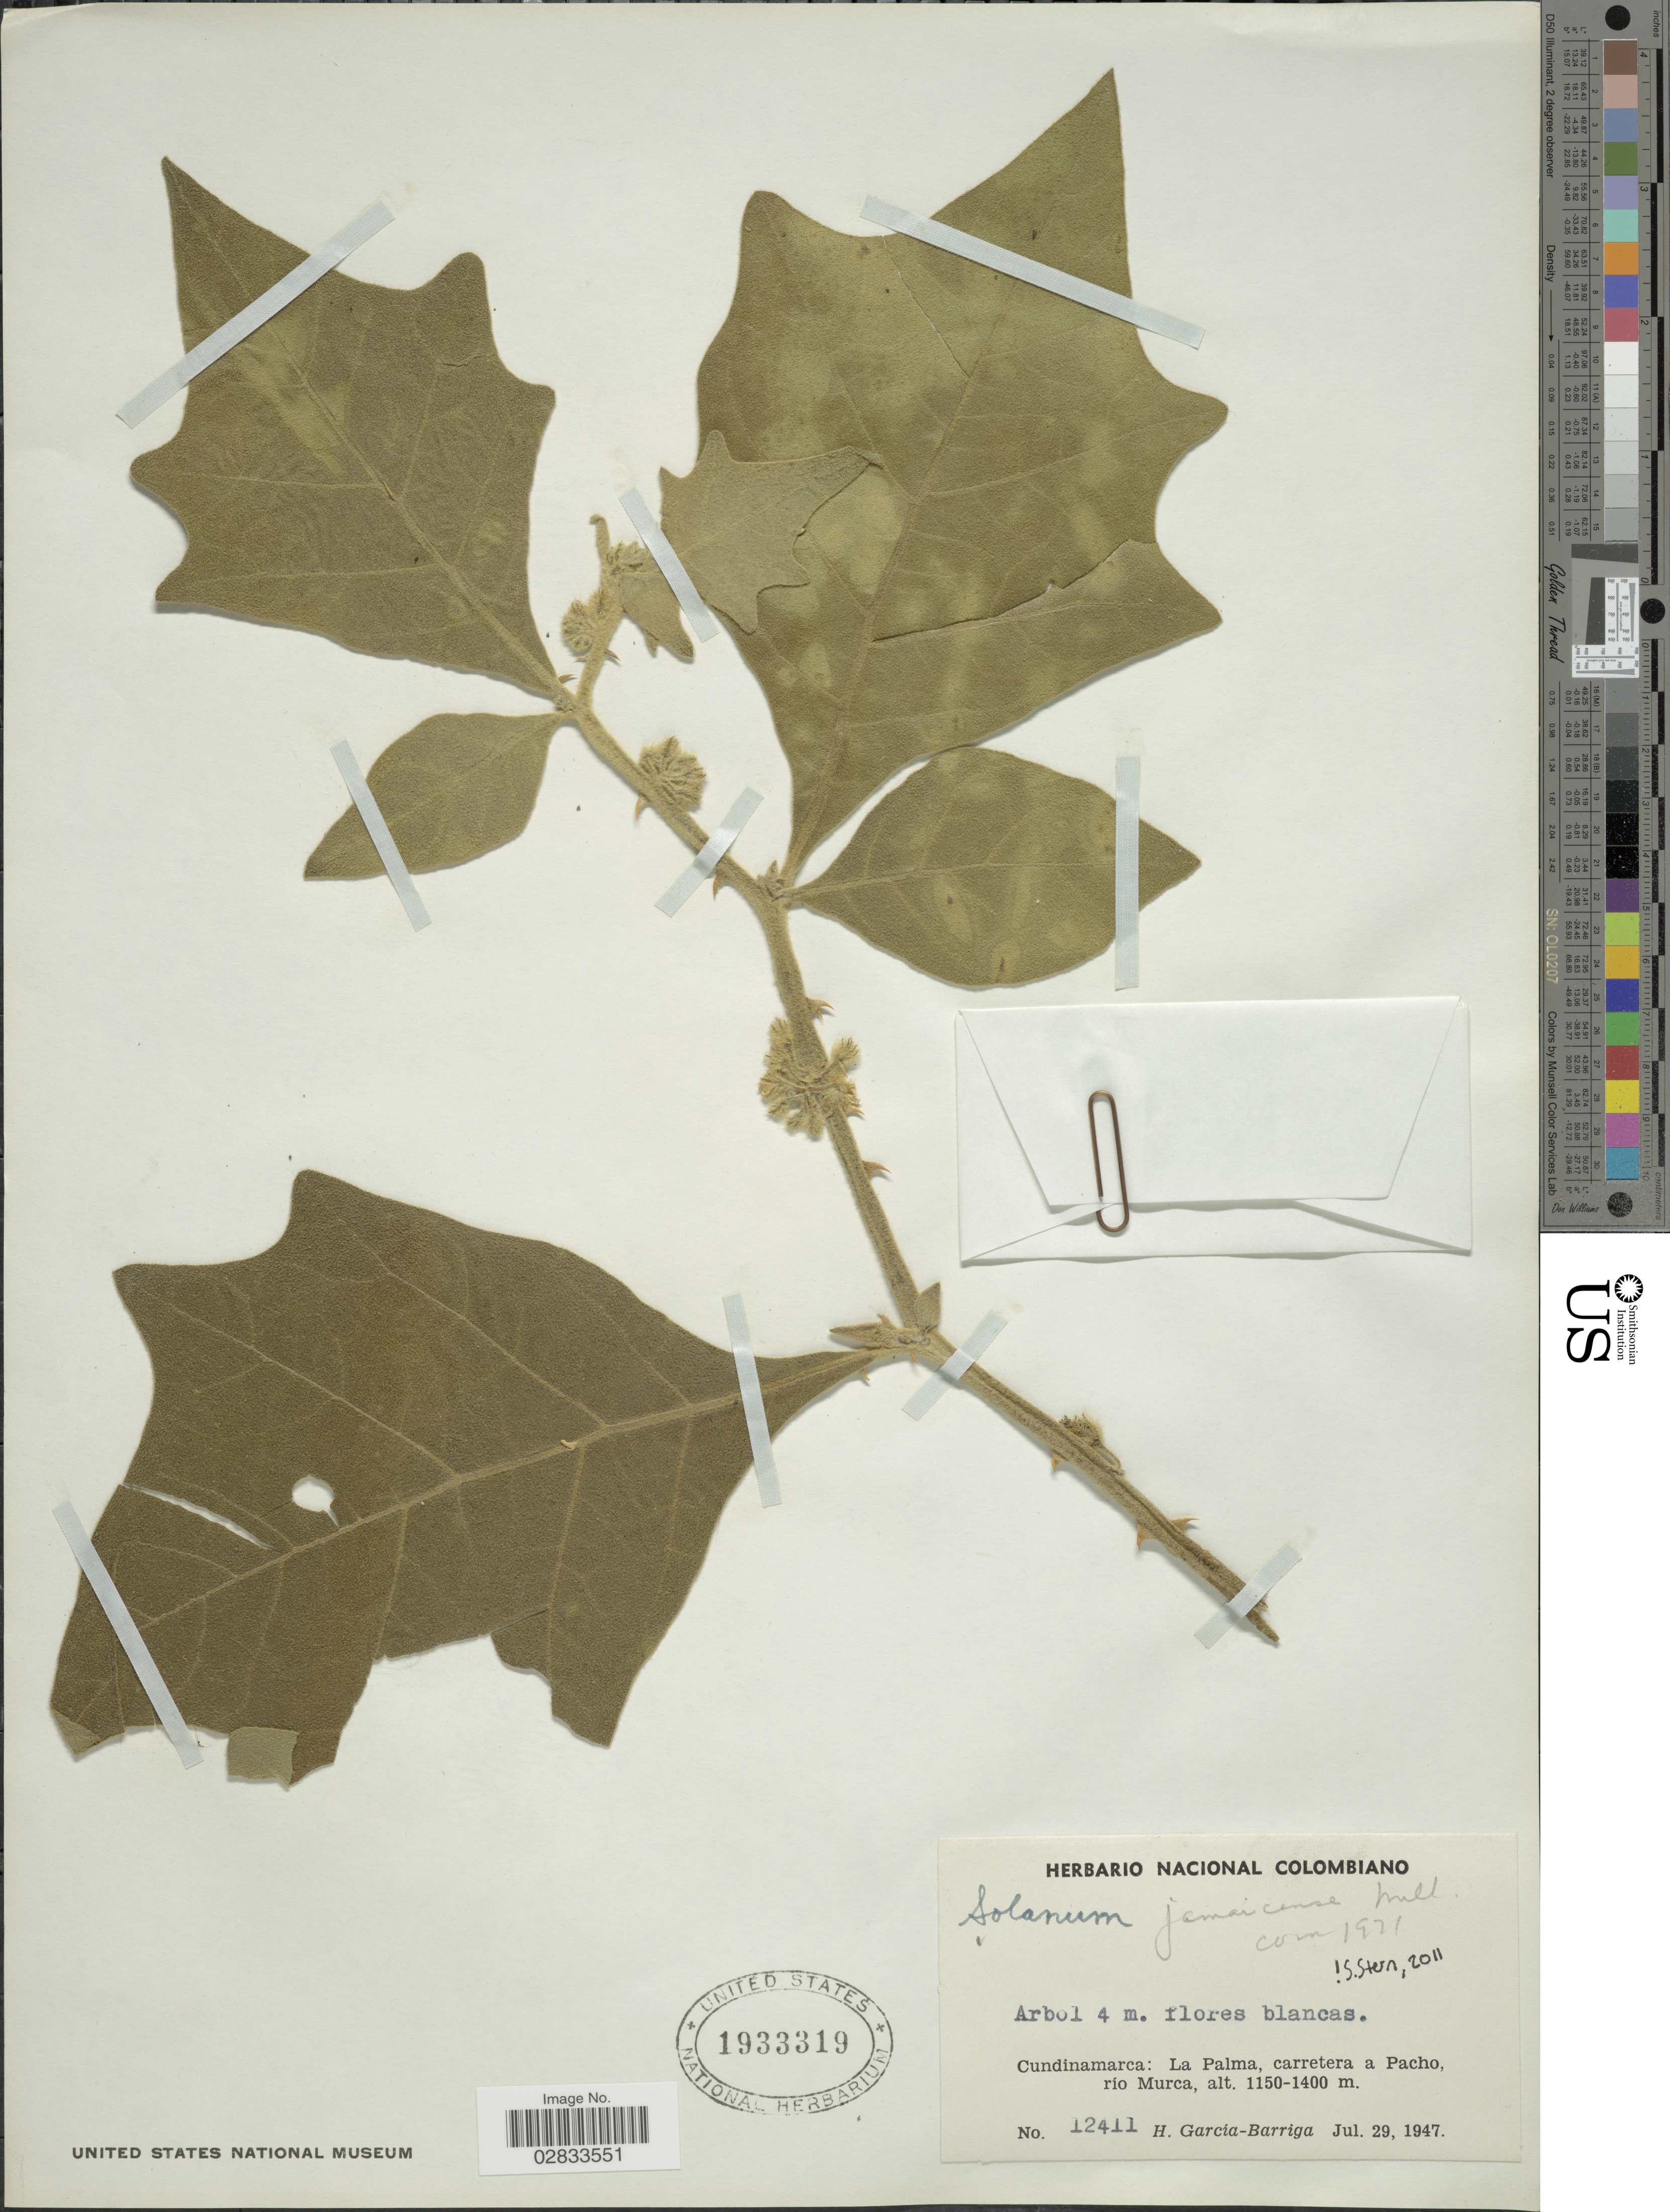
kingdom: Plantae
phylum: Tracheophyta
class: Magnoliopsida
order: Solanales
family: Solanaceae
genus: Solanum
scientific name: Solanum jamaicense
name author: Mill.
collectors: H. García Barriga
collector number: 12411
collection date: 1947-07-29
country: Colombia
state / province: Cundinamarca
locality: La Palma, carretera a Pacho, río Murca.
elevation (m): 1150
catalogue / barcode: US 1933319